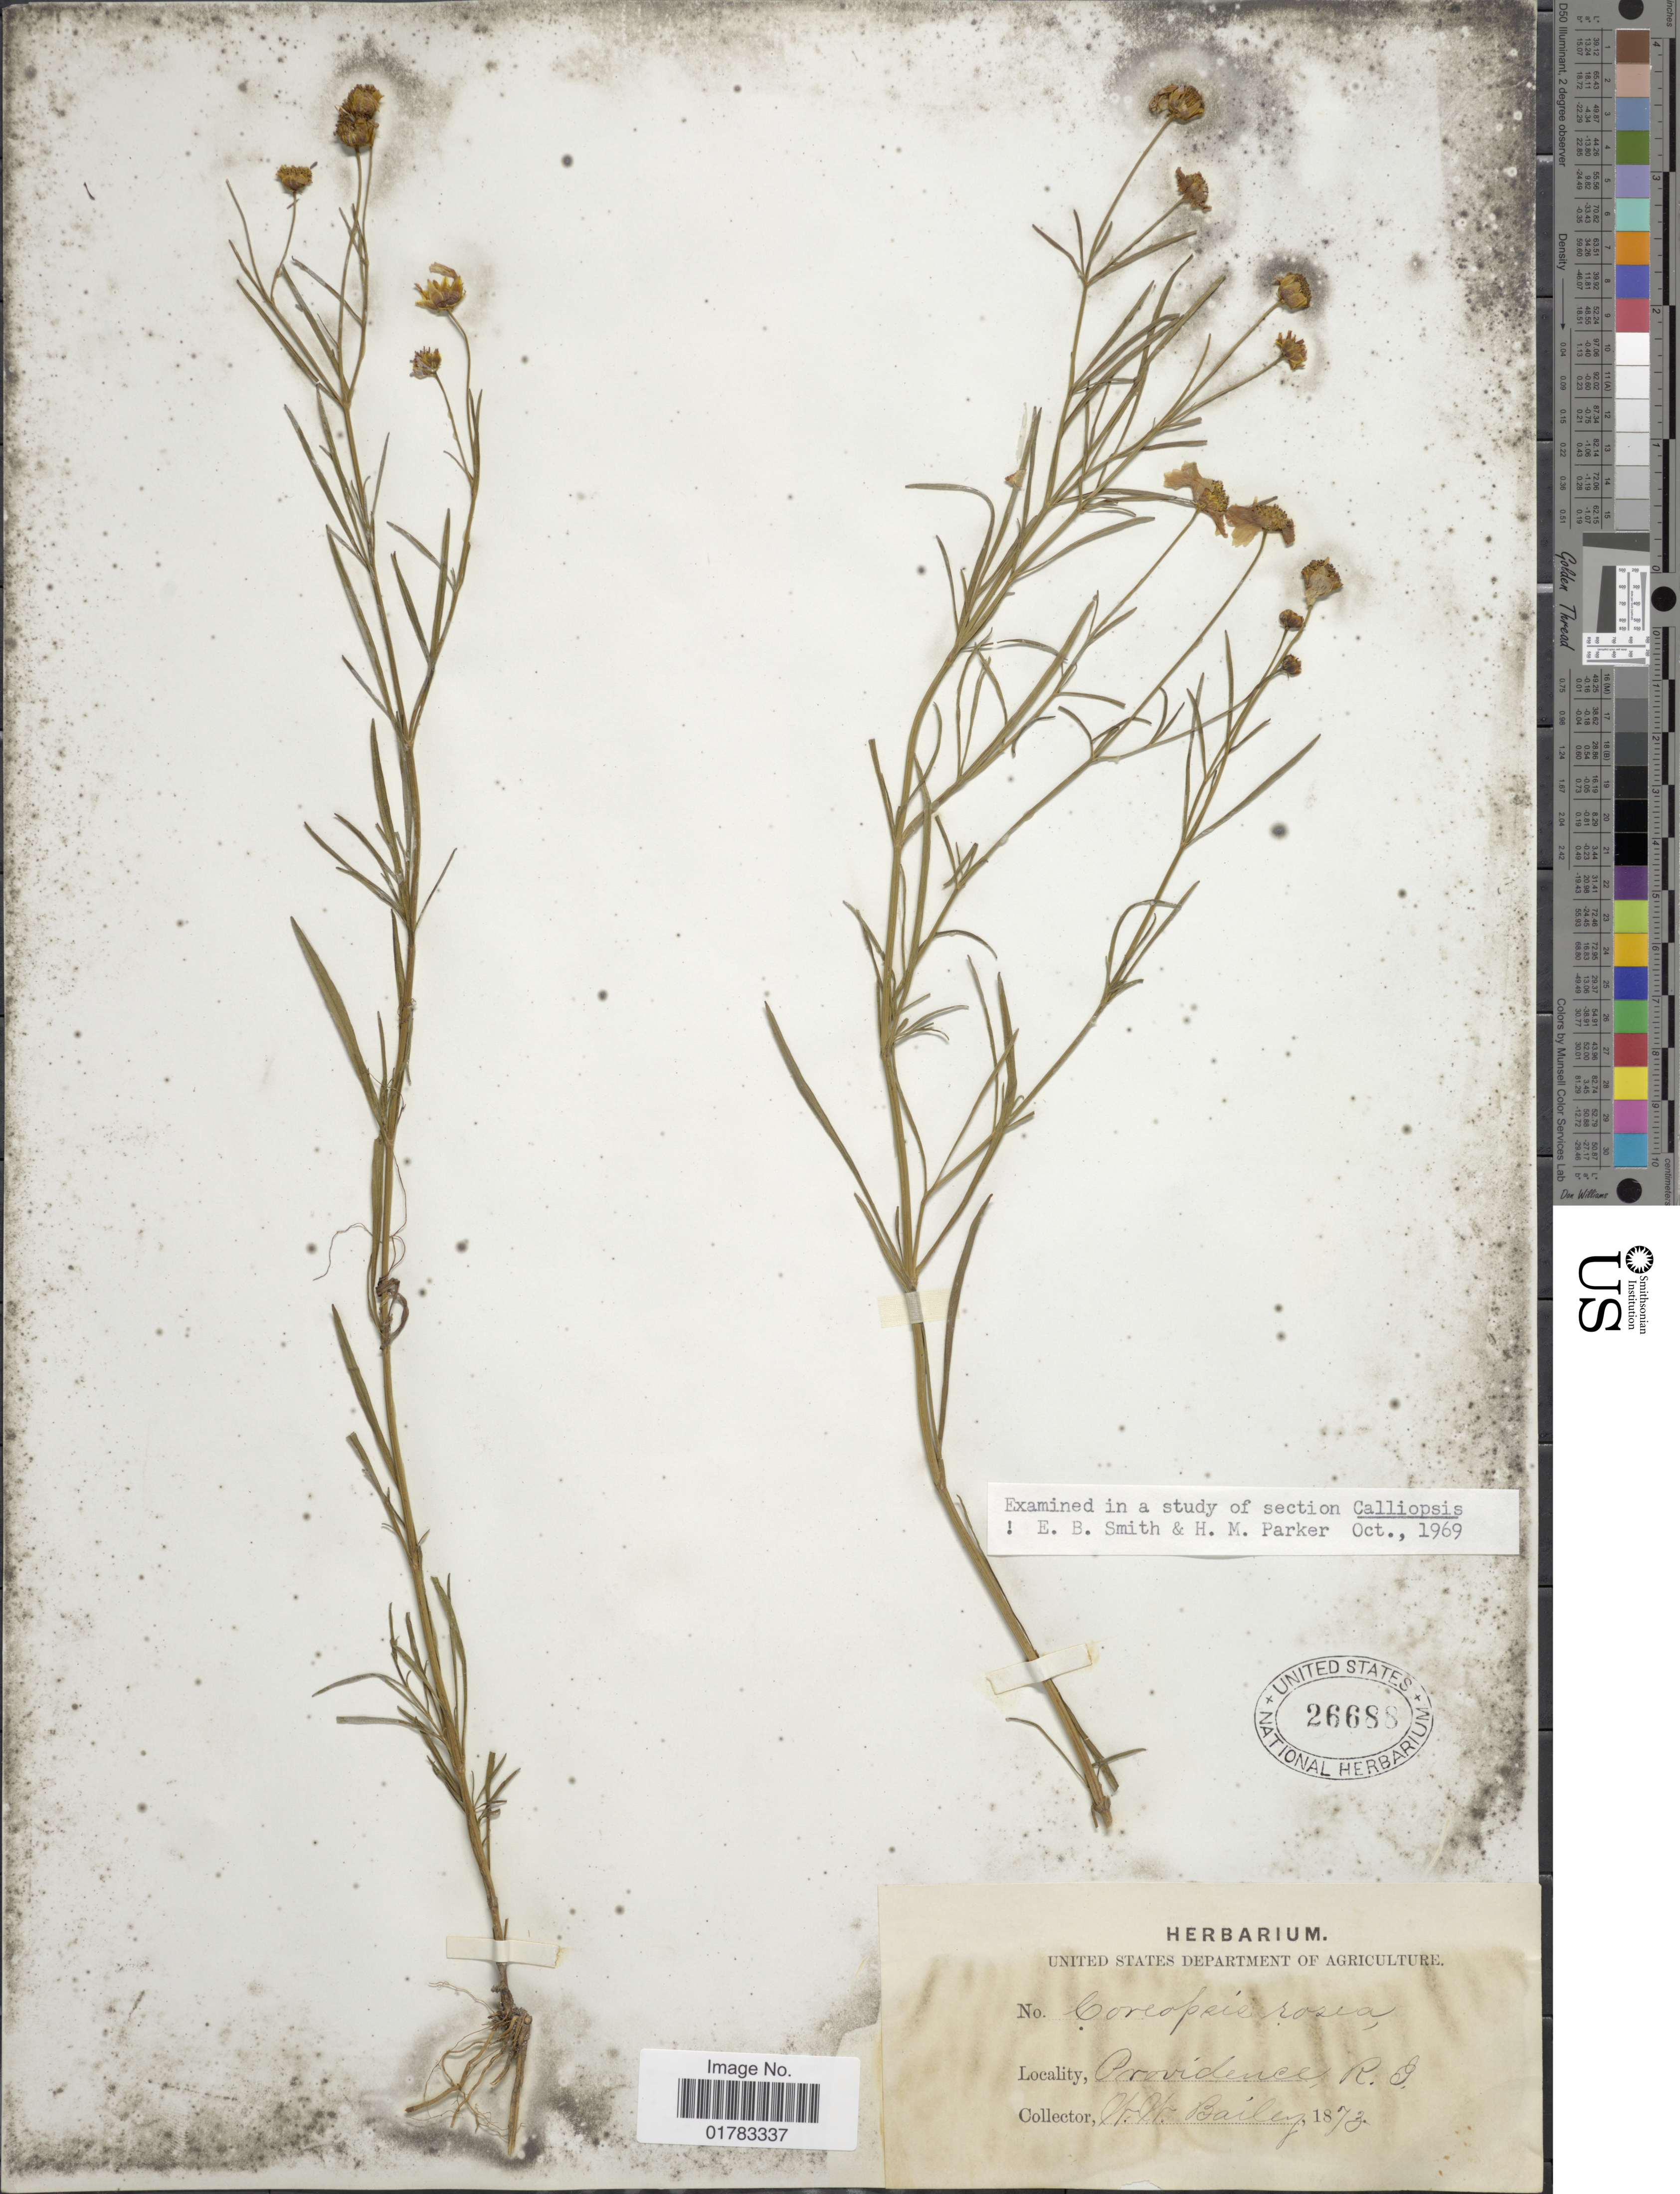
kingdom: Plantae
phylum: Tracheophyta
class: Magnoliopsida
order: Asterales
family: Asteraceae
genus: Coreopsis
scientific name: Coreopsis rosea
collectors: W. W. Bailey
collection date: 1873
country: United States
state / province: Rhode Island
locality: Providence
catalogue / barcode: US 26688